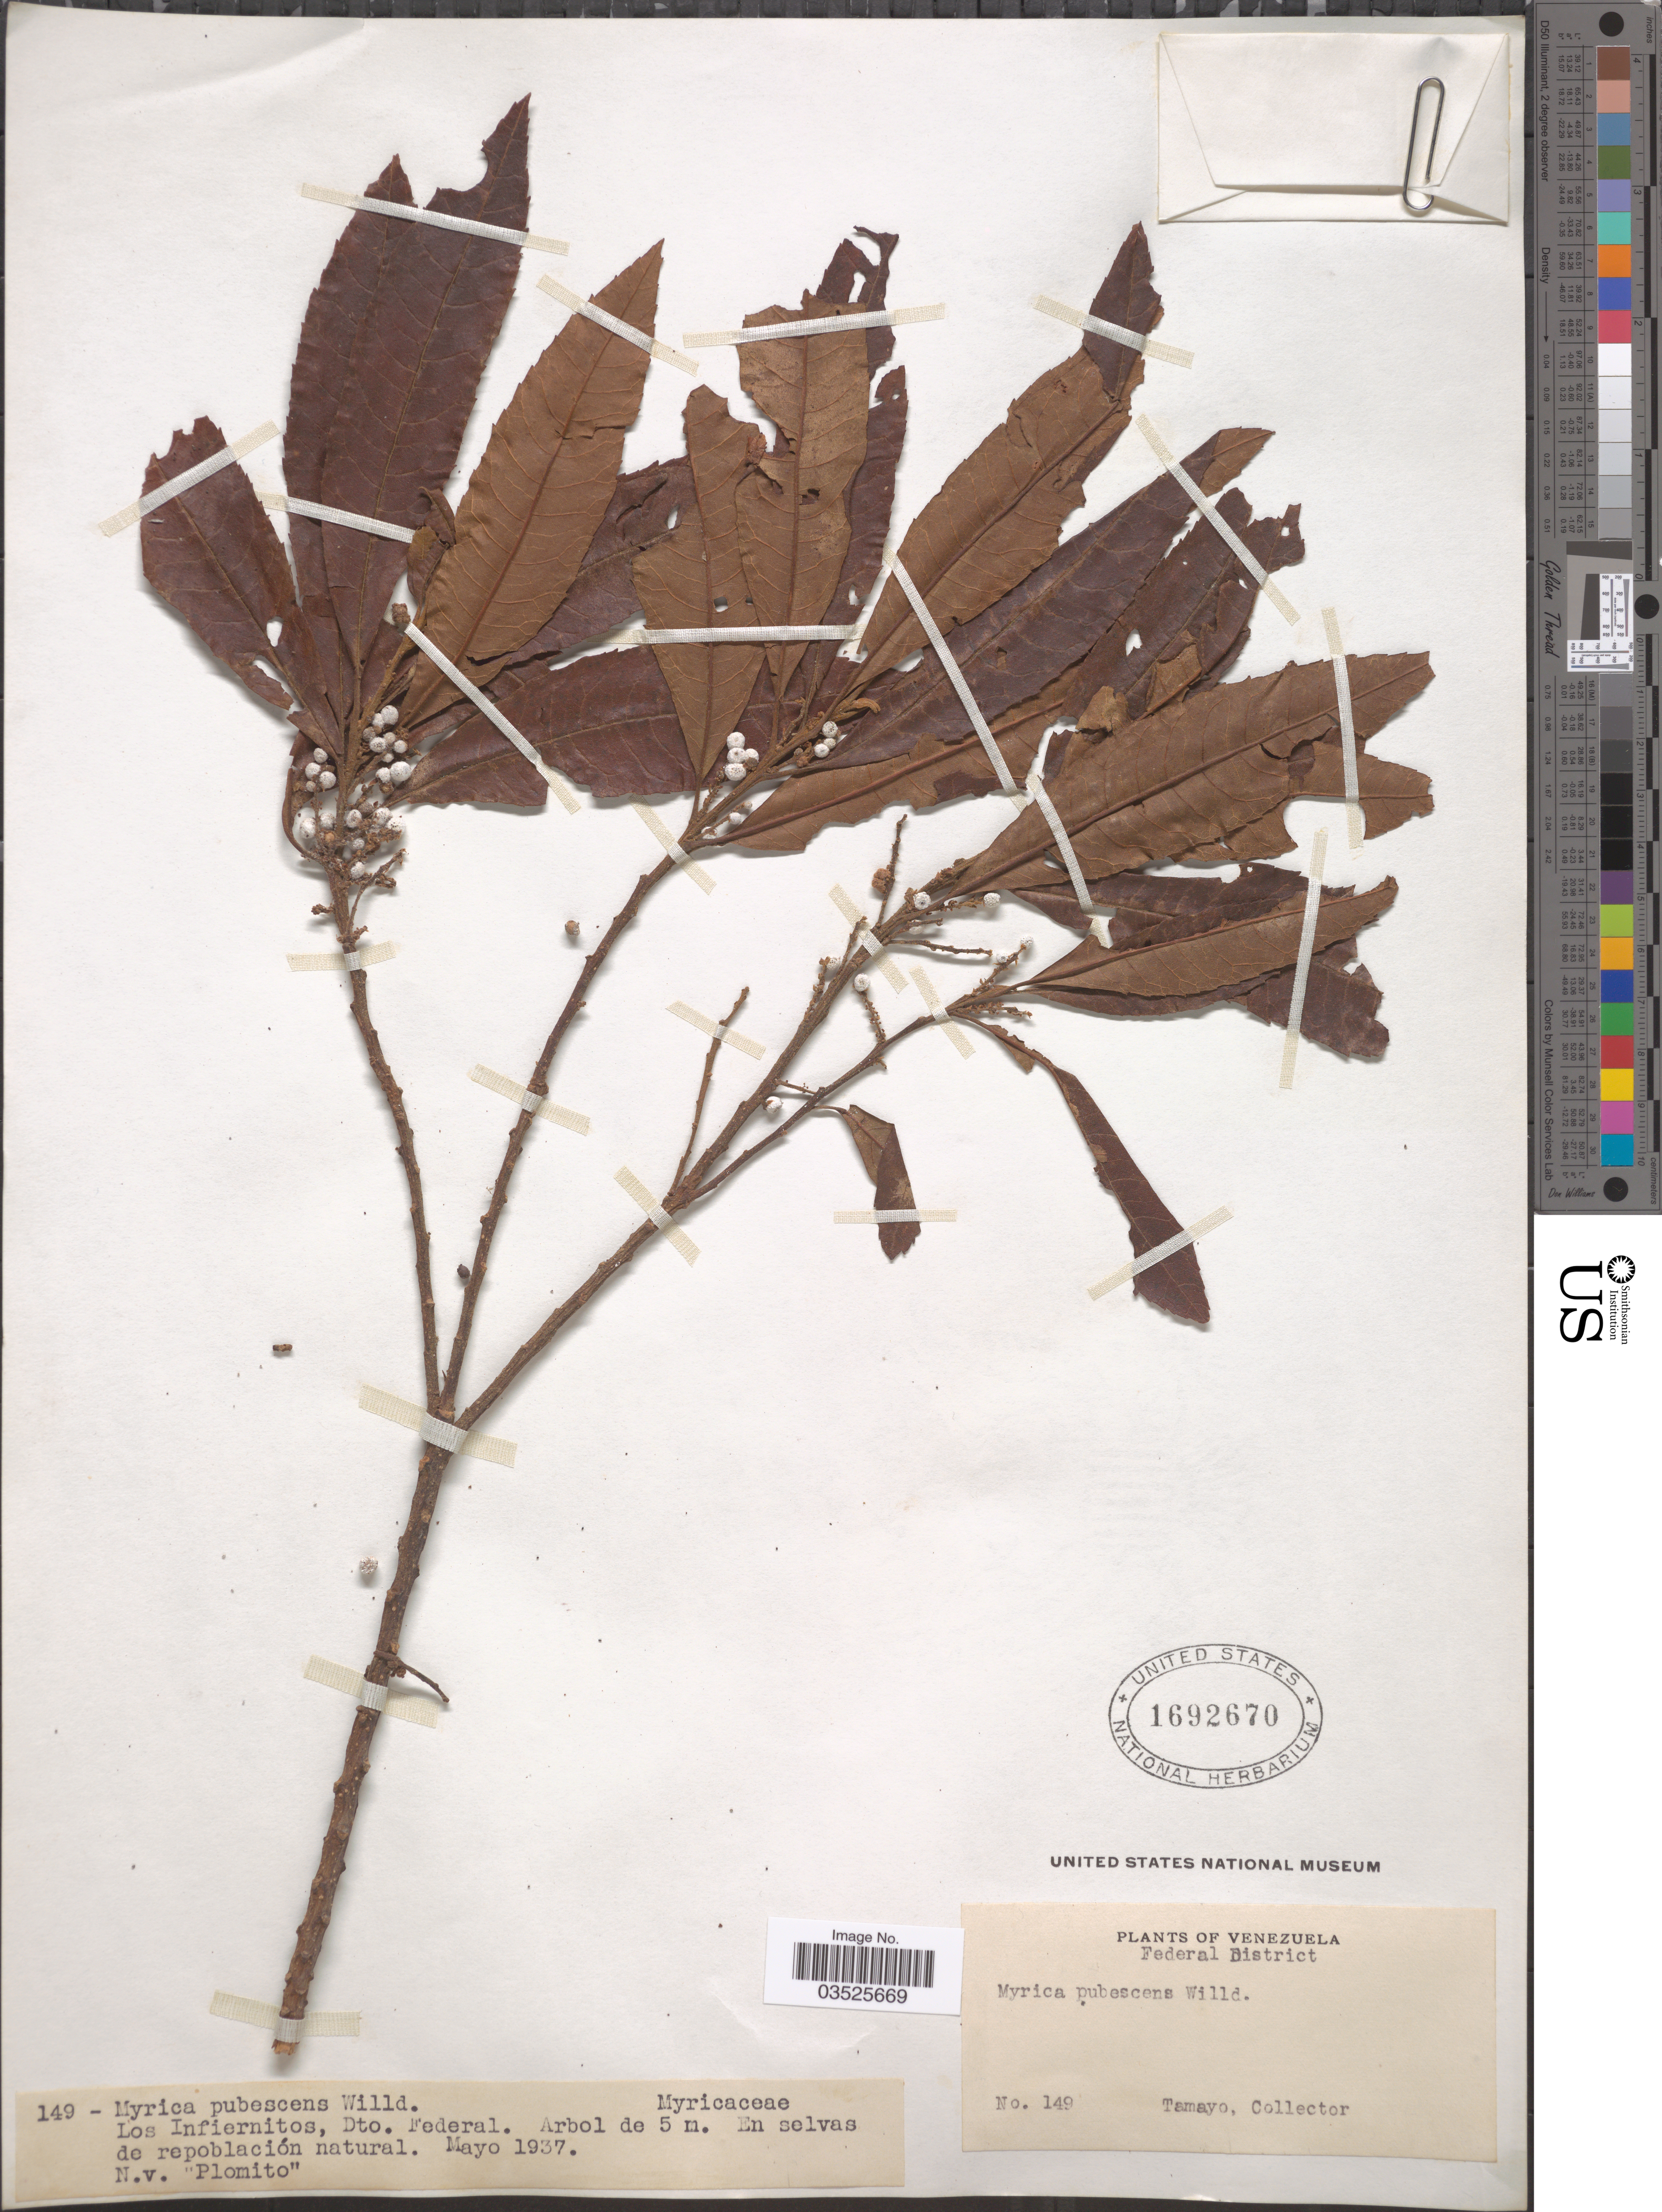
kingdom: Plantae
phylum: Tracheophyta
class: Magnoliopsida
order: Fagales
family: Myricaceae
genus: Morella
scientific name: Morella pubescens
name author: (Humb. & Bonpl. ex Willd.) Wilbur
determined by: Strong, M. T., (US), Smithsonian Institution - National Museum of Natural History (UNITED STATES)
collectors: -. Tamayo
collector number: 149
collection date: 1937-05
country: Venezuela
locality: Federal District. Los Infiernitos, Dto. Federal.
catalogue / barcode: US 1692670